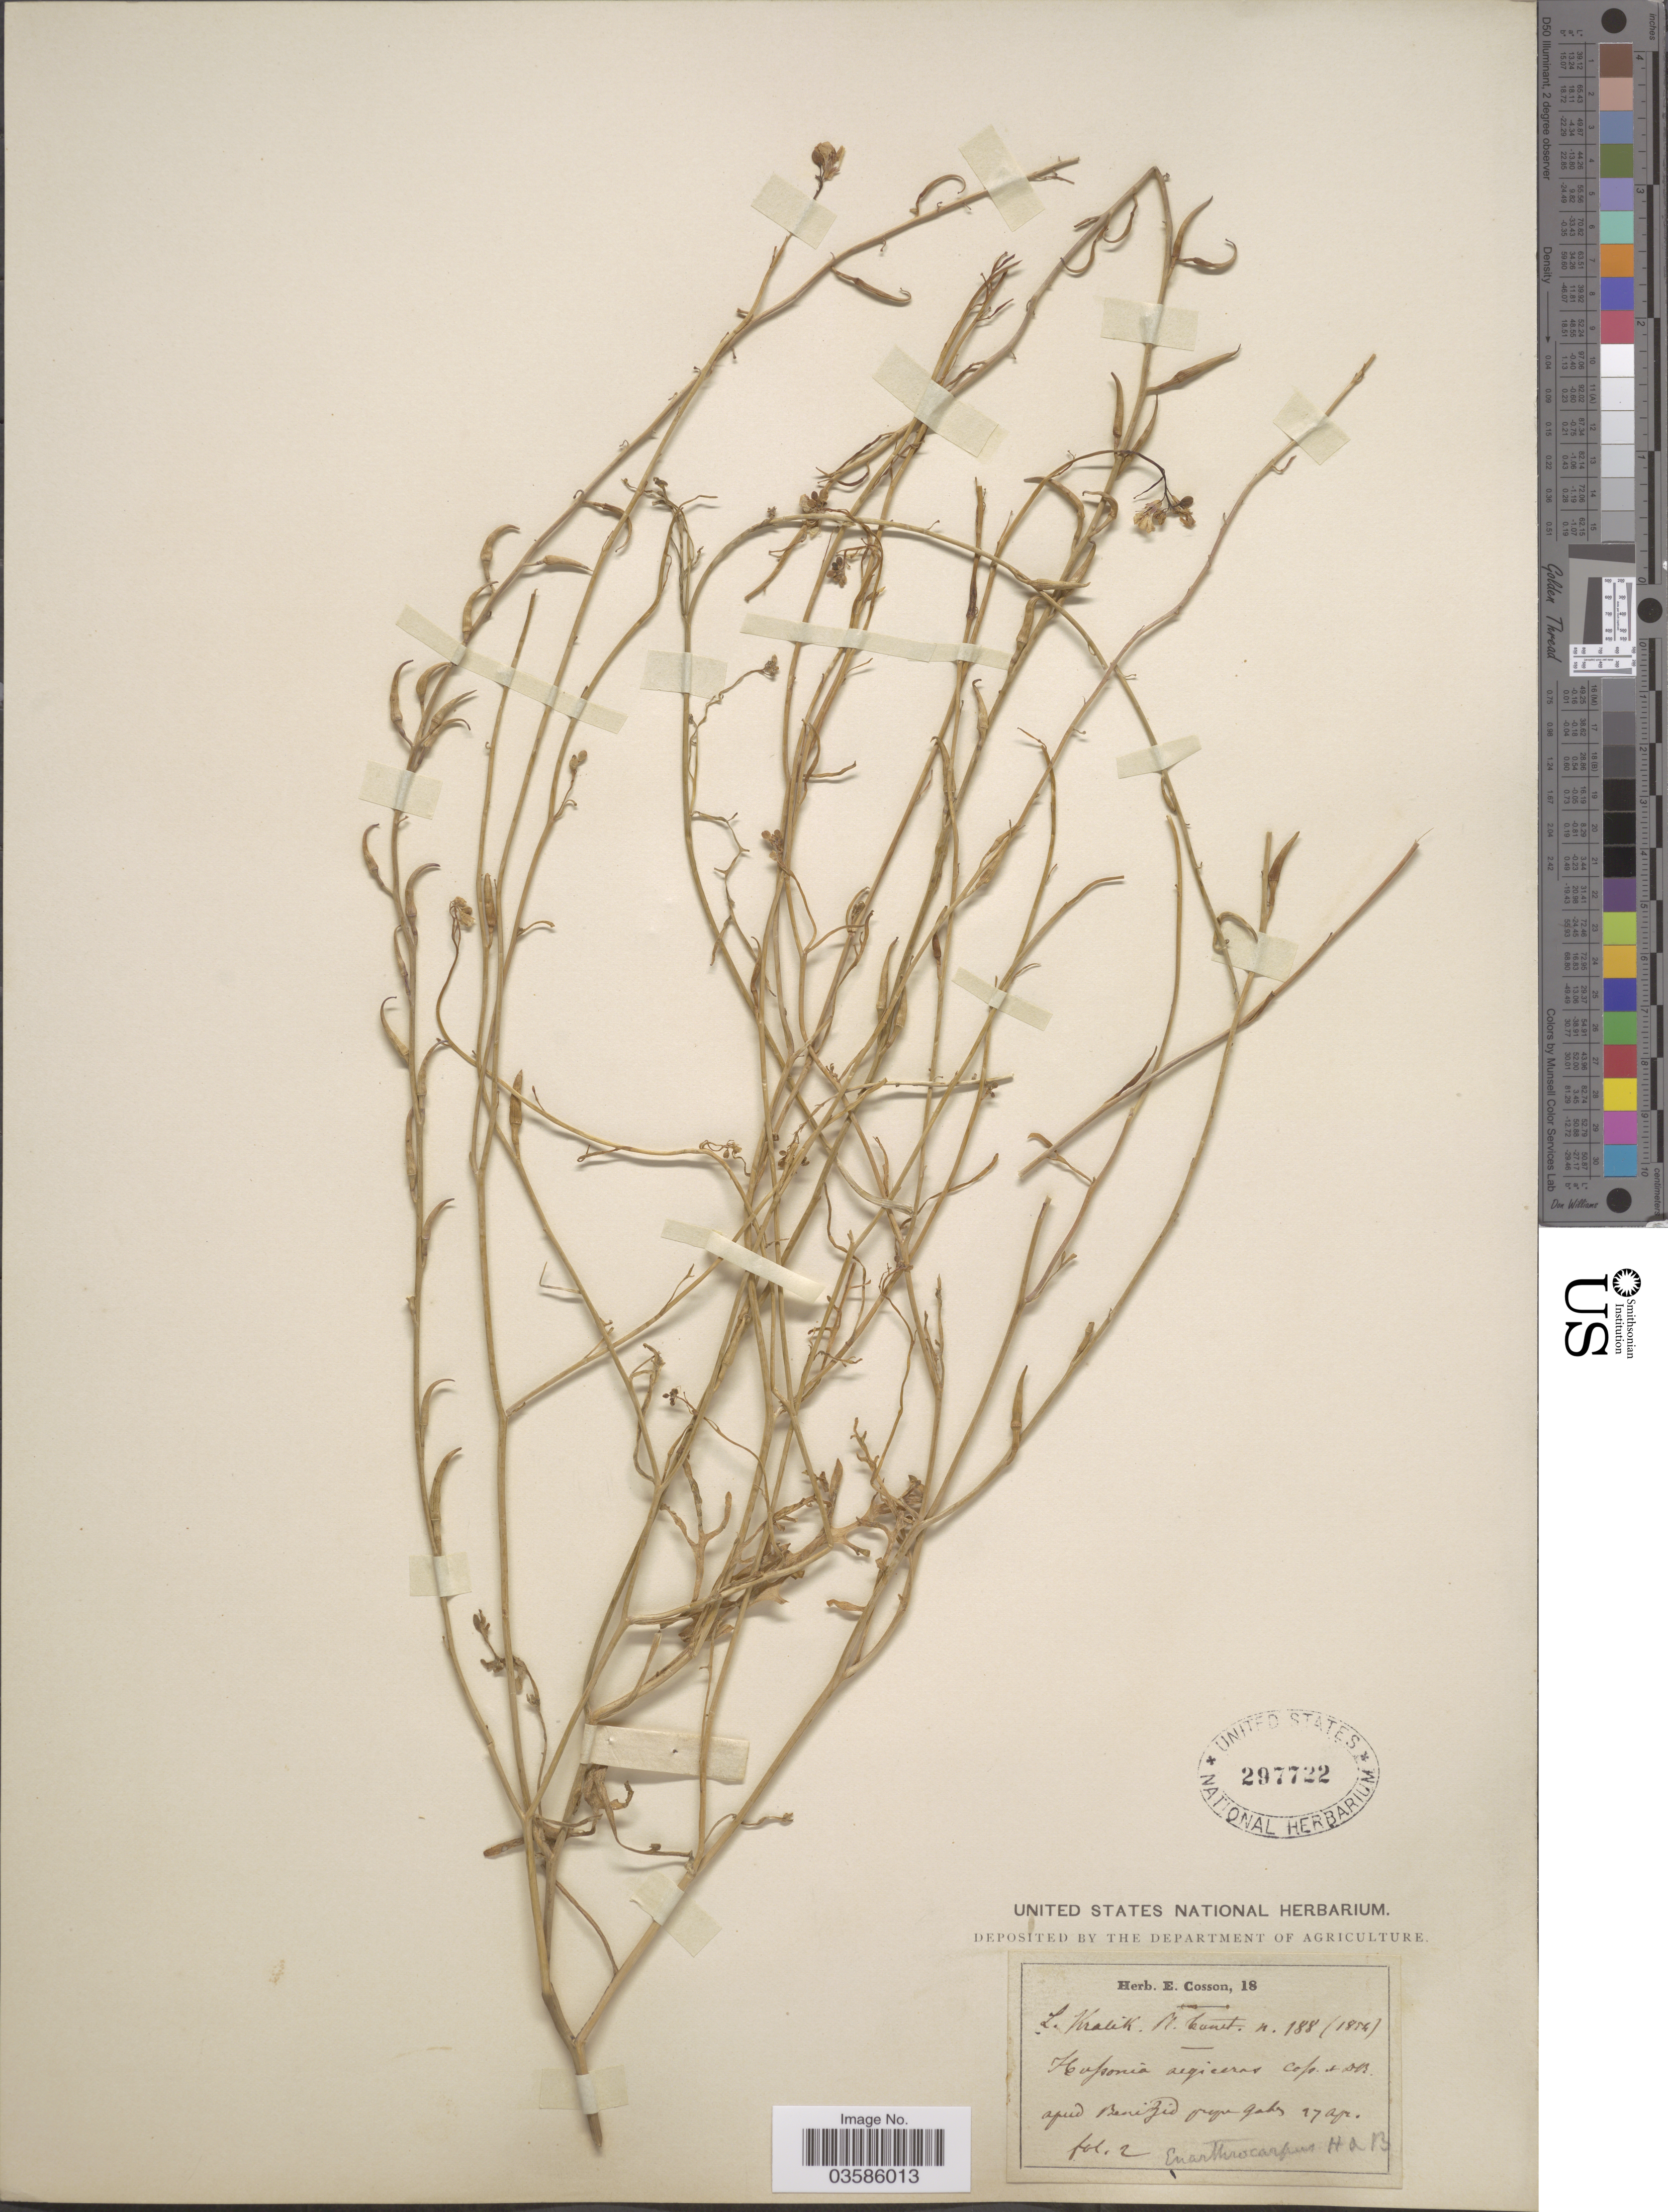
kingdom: Plantae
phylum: Tracheophyta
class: Magnoliopsida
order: Brassicales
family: Brassicaceae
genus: Enarthrocarpus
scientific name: Enarthrocarpus sp.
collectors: ex herb. E. Cosson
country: Spain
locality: Hispania argueras [interpreted]. Apud Benizid prope gabes. [interpreted]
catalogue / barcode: US 297722